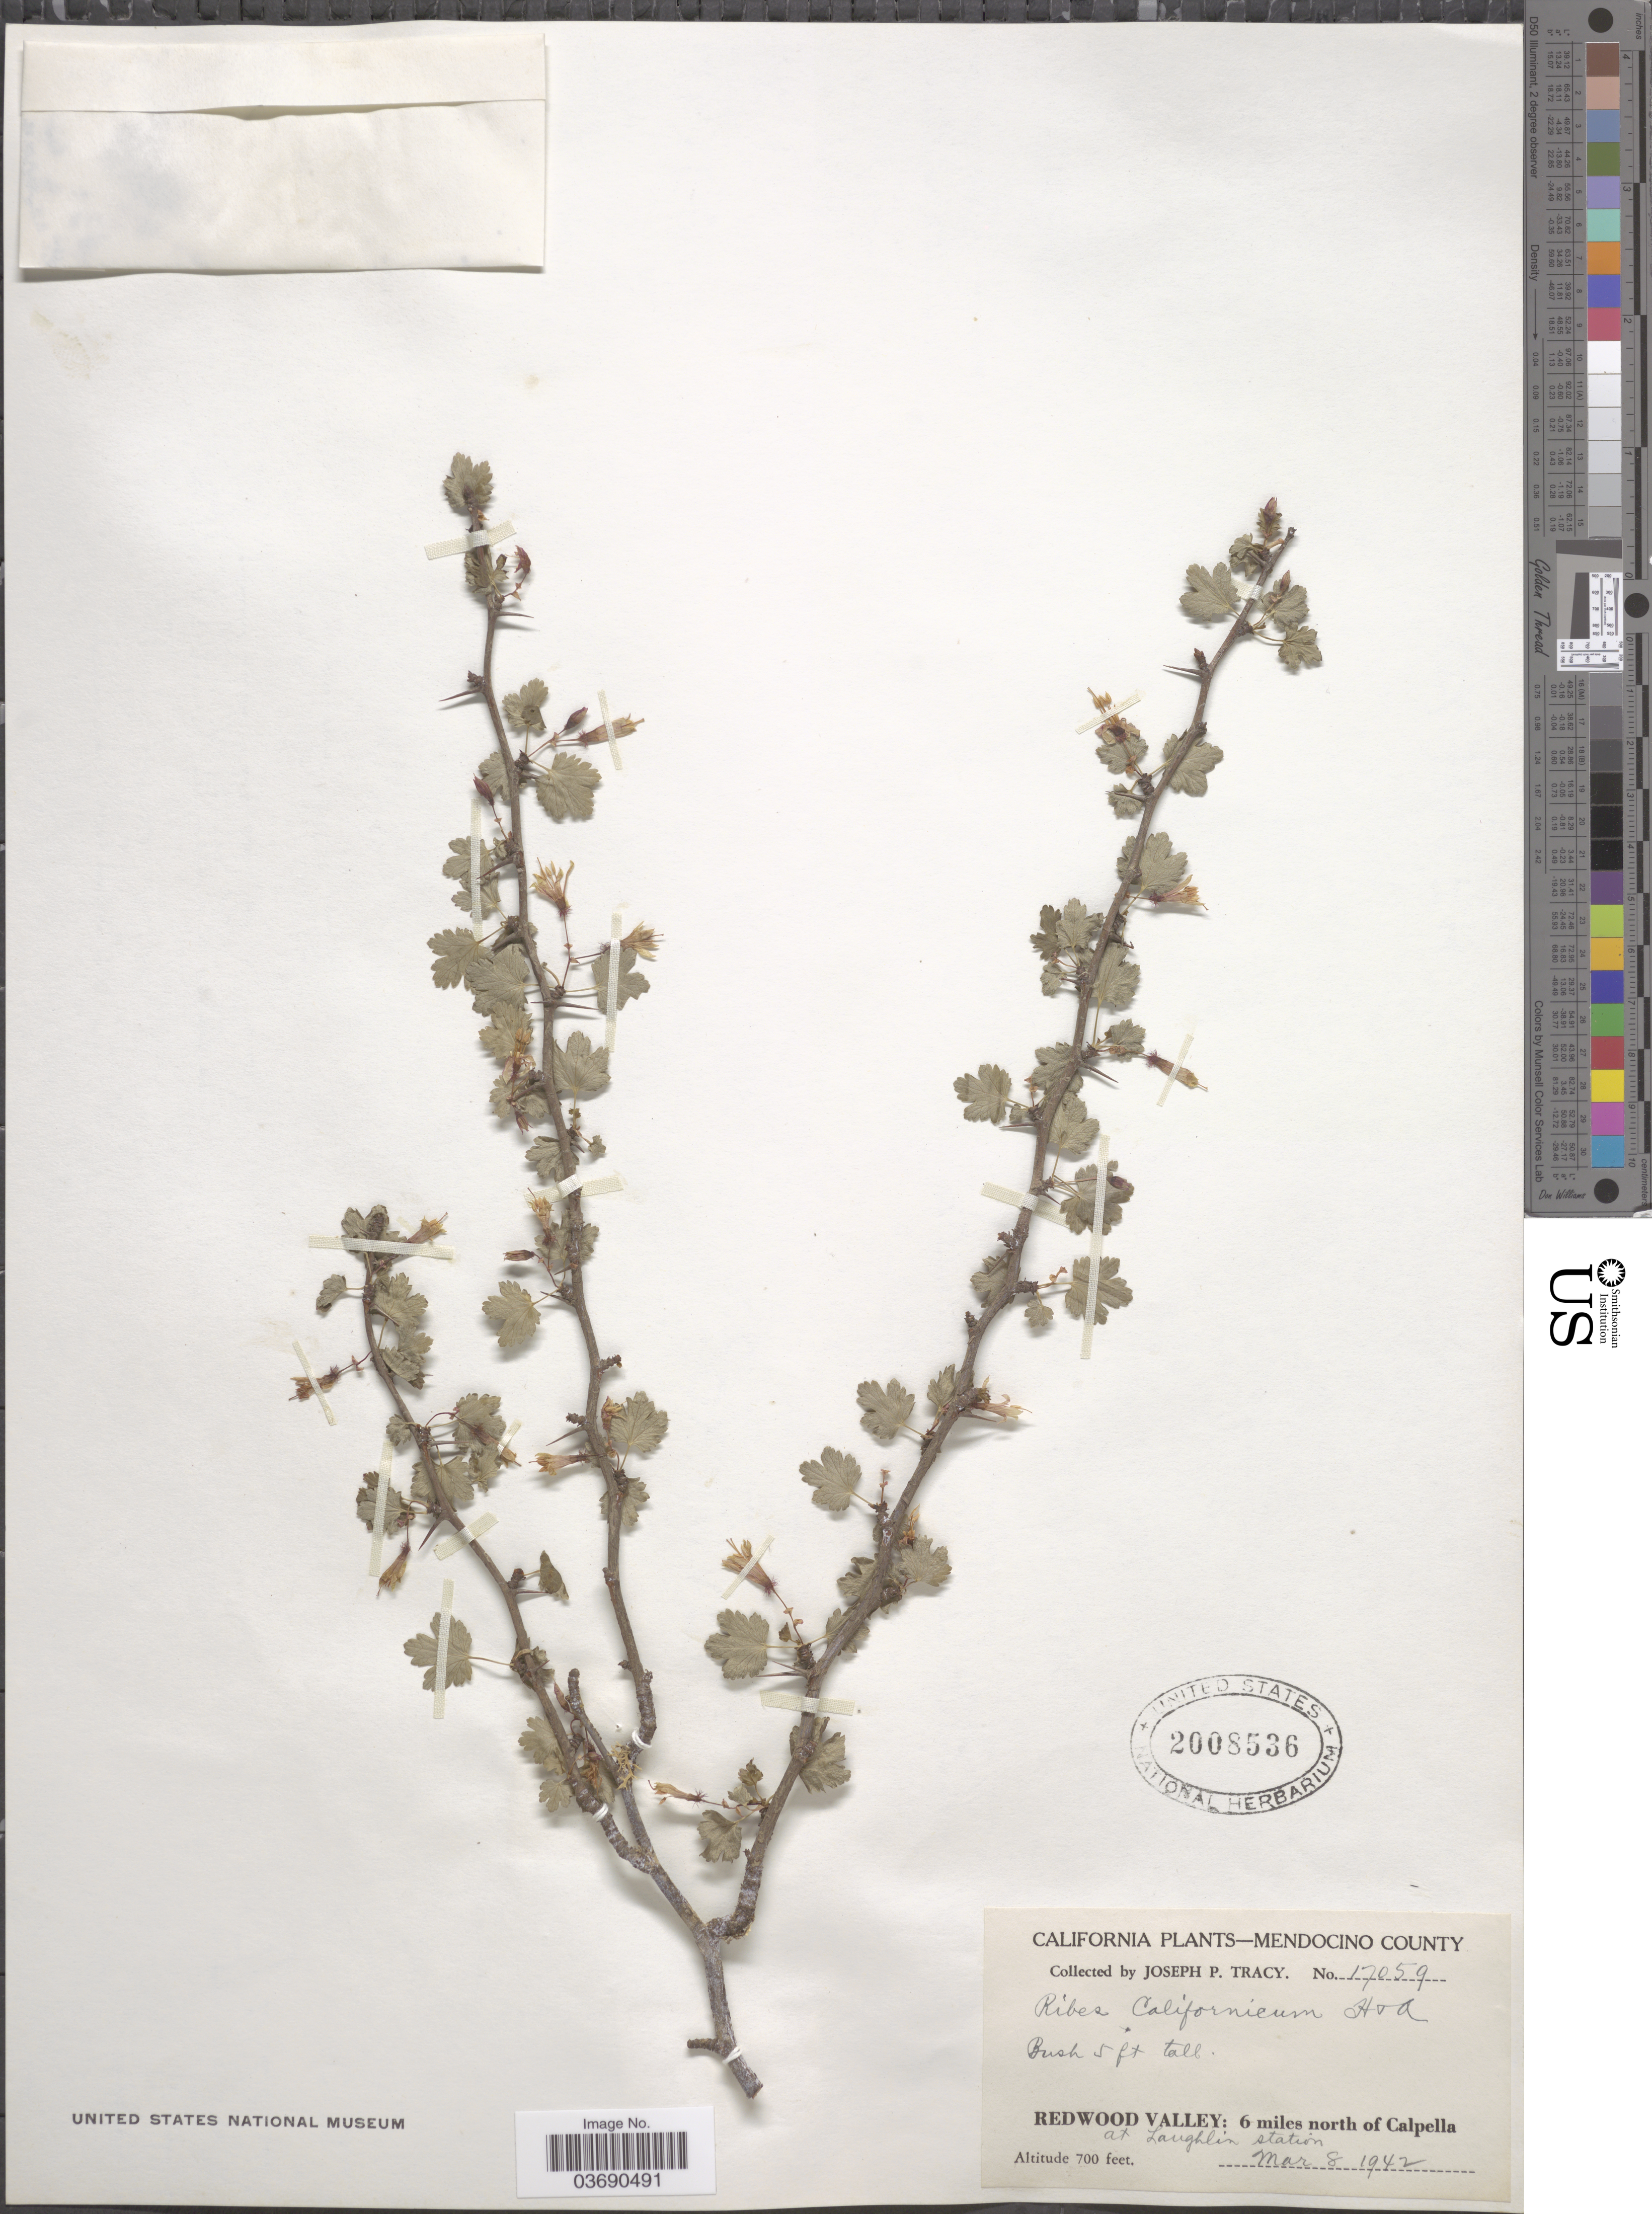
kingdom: Plantae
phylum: Tracheophyta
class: Magnoliopsida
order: Saxifragales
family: Grossulariaceae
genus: Ribes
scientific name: Ribes californicum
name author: Hook. & Arn.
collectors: J. Tracy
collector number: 17059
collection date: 1942-03-08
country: United States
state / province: California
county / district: Mendocino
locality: Mendocino County. Redwood Valley: 6 miles north of Calpella at Laughlin Station.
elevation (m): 213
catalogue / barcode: US 2008536